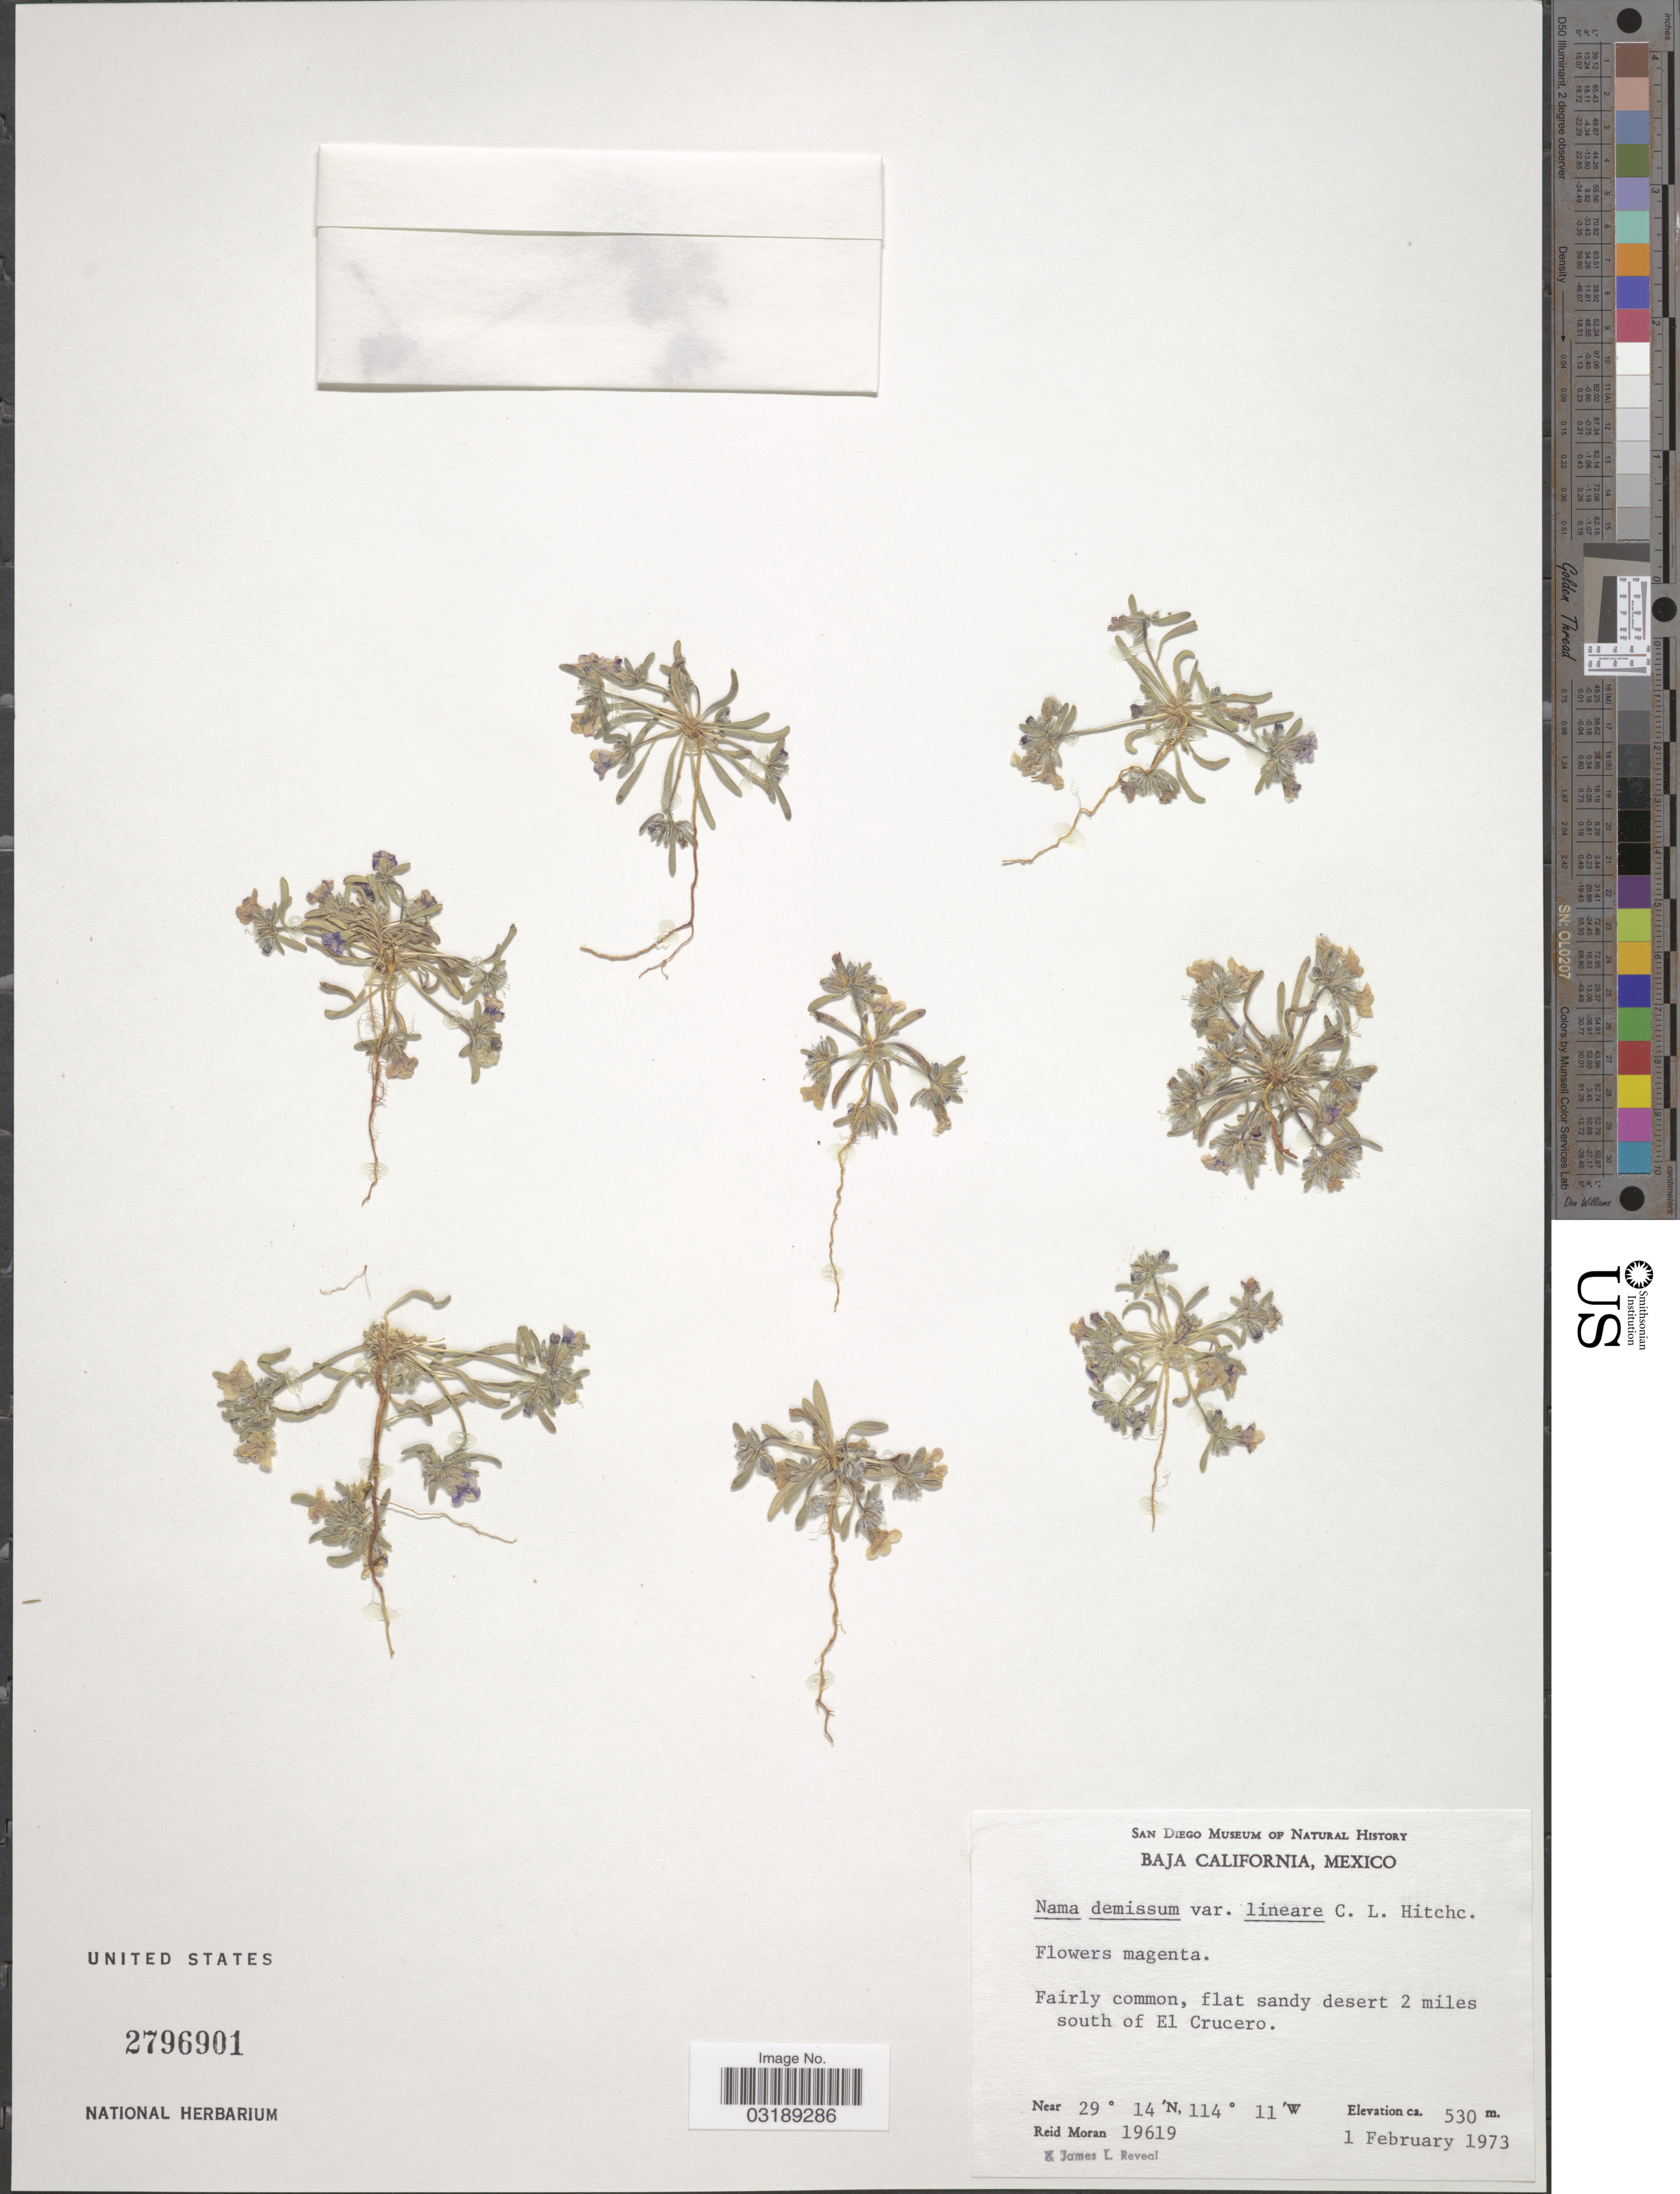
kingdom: Plantae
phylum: Tracheophyta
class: Magnoliopsida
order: Boraginales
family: Namaceae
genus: Nama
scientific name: Nama demissa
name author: A. Gray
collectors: R. Moran & J. L. Reveal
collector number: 19619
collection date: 1973-02-01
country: Mexico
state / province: Baja California Norte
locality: Fairly common, flat sandy desert 2 miles south of El Crucero.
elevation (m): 530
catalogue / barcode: US 2796901